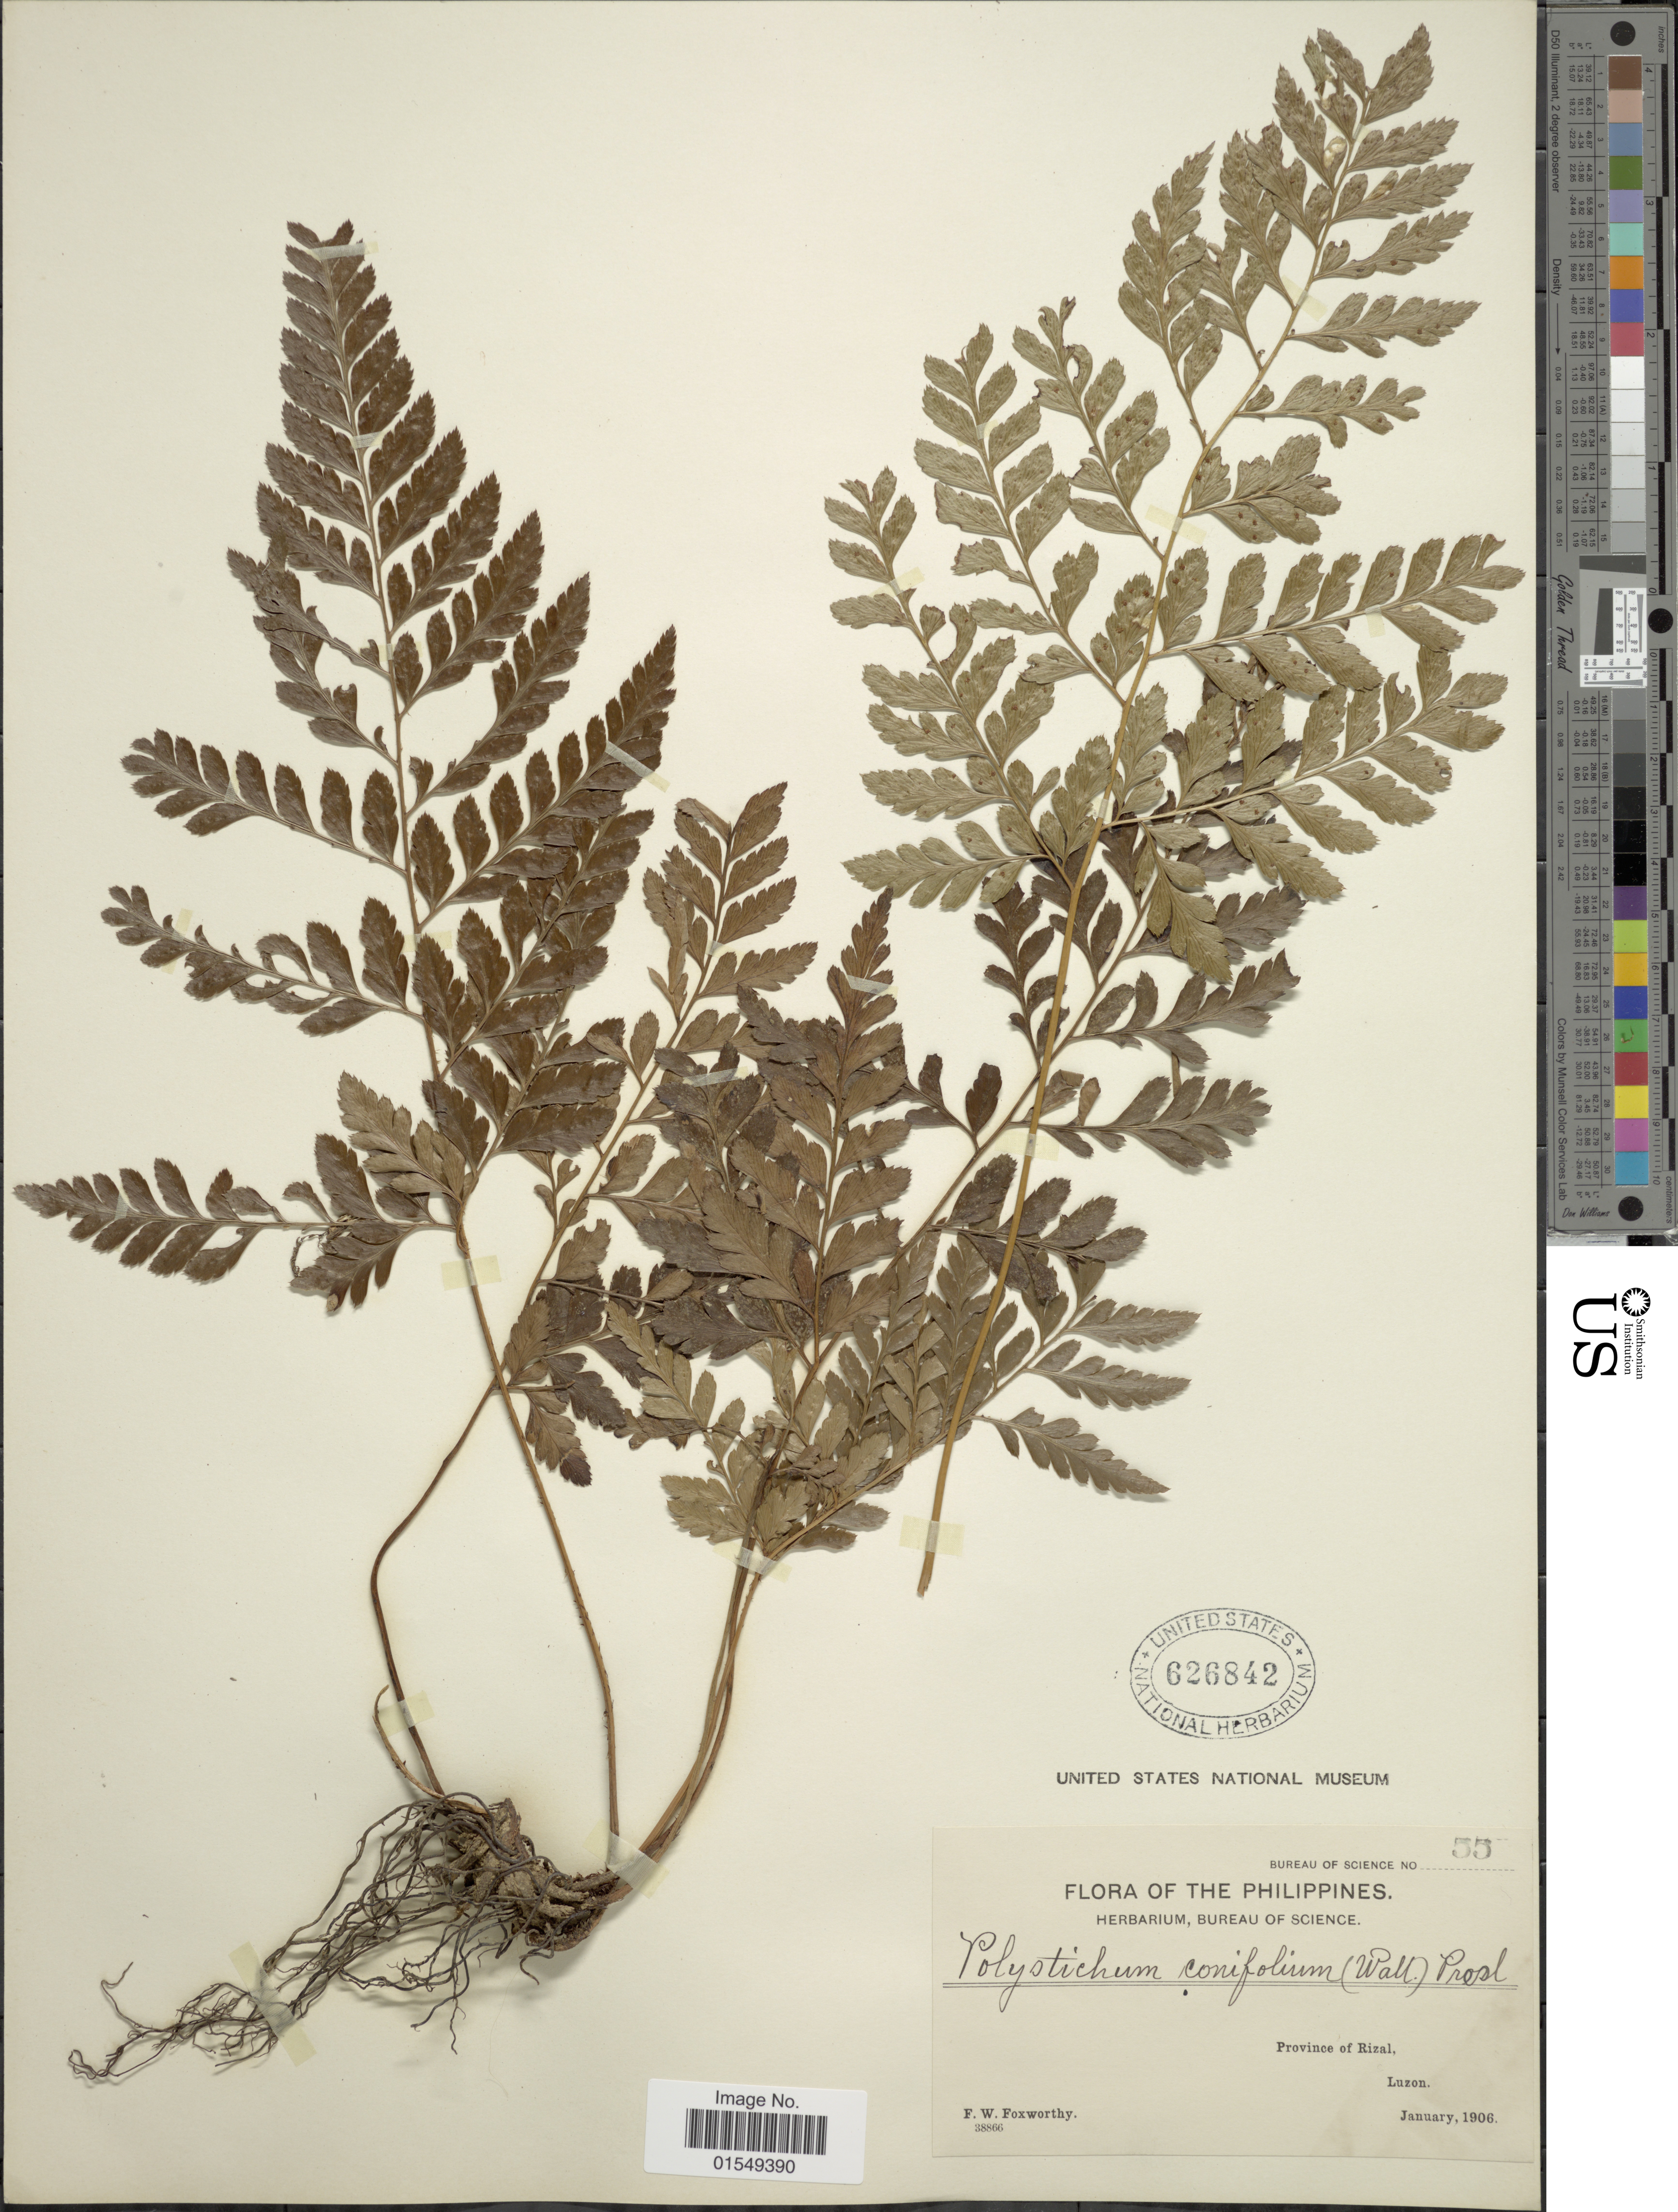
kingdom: Plantae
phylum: Tracheophyta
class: Polypodiopsida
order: Polypodiales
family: Dryopteridaceae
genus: Arachniodes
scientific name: Arachniodes carvifolia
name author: (Kunze) Ching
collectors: F. W. Foxworthy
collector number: Bureau of Science 55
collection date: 1906-01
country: Philippines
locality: Province of Rizal, Luzon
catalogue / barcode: US 626842